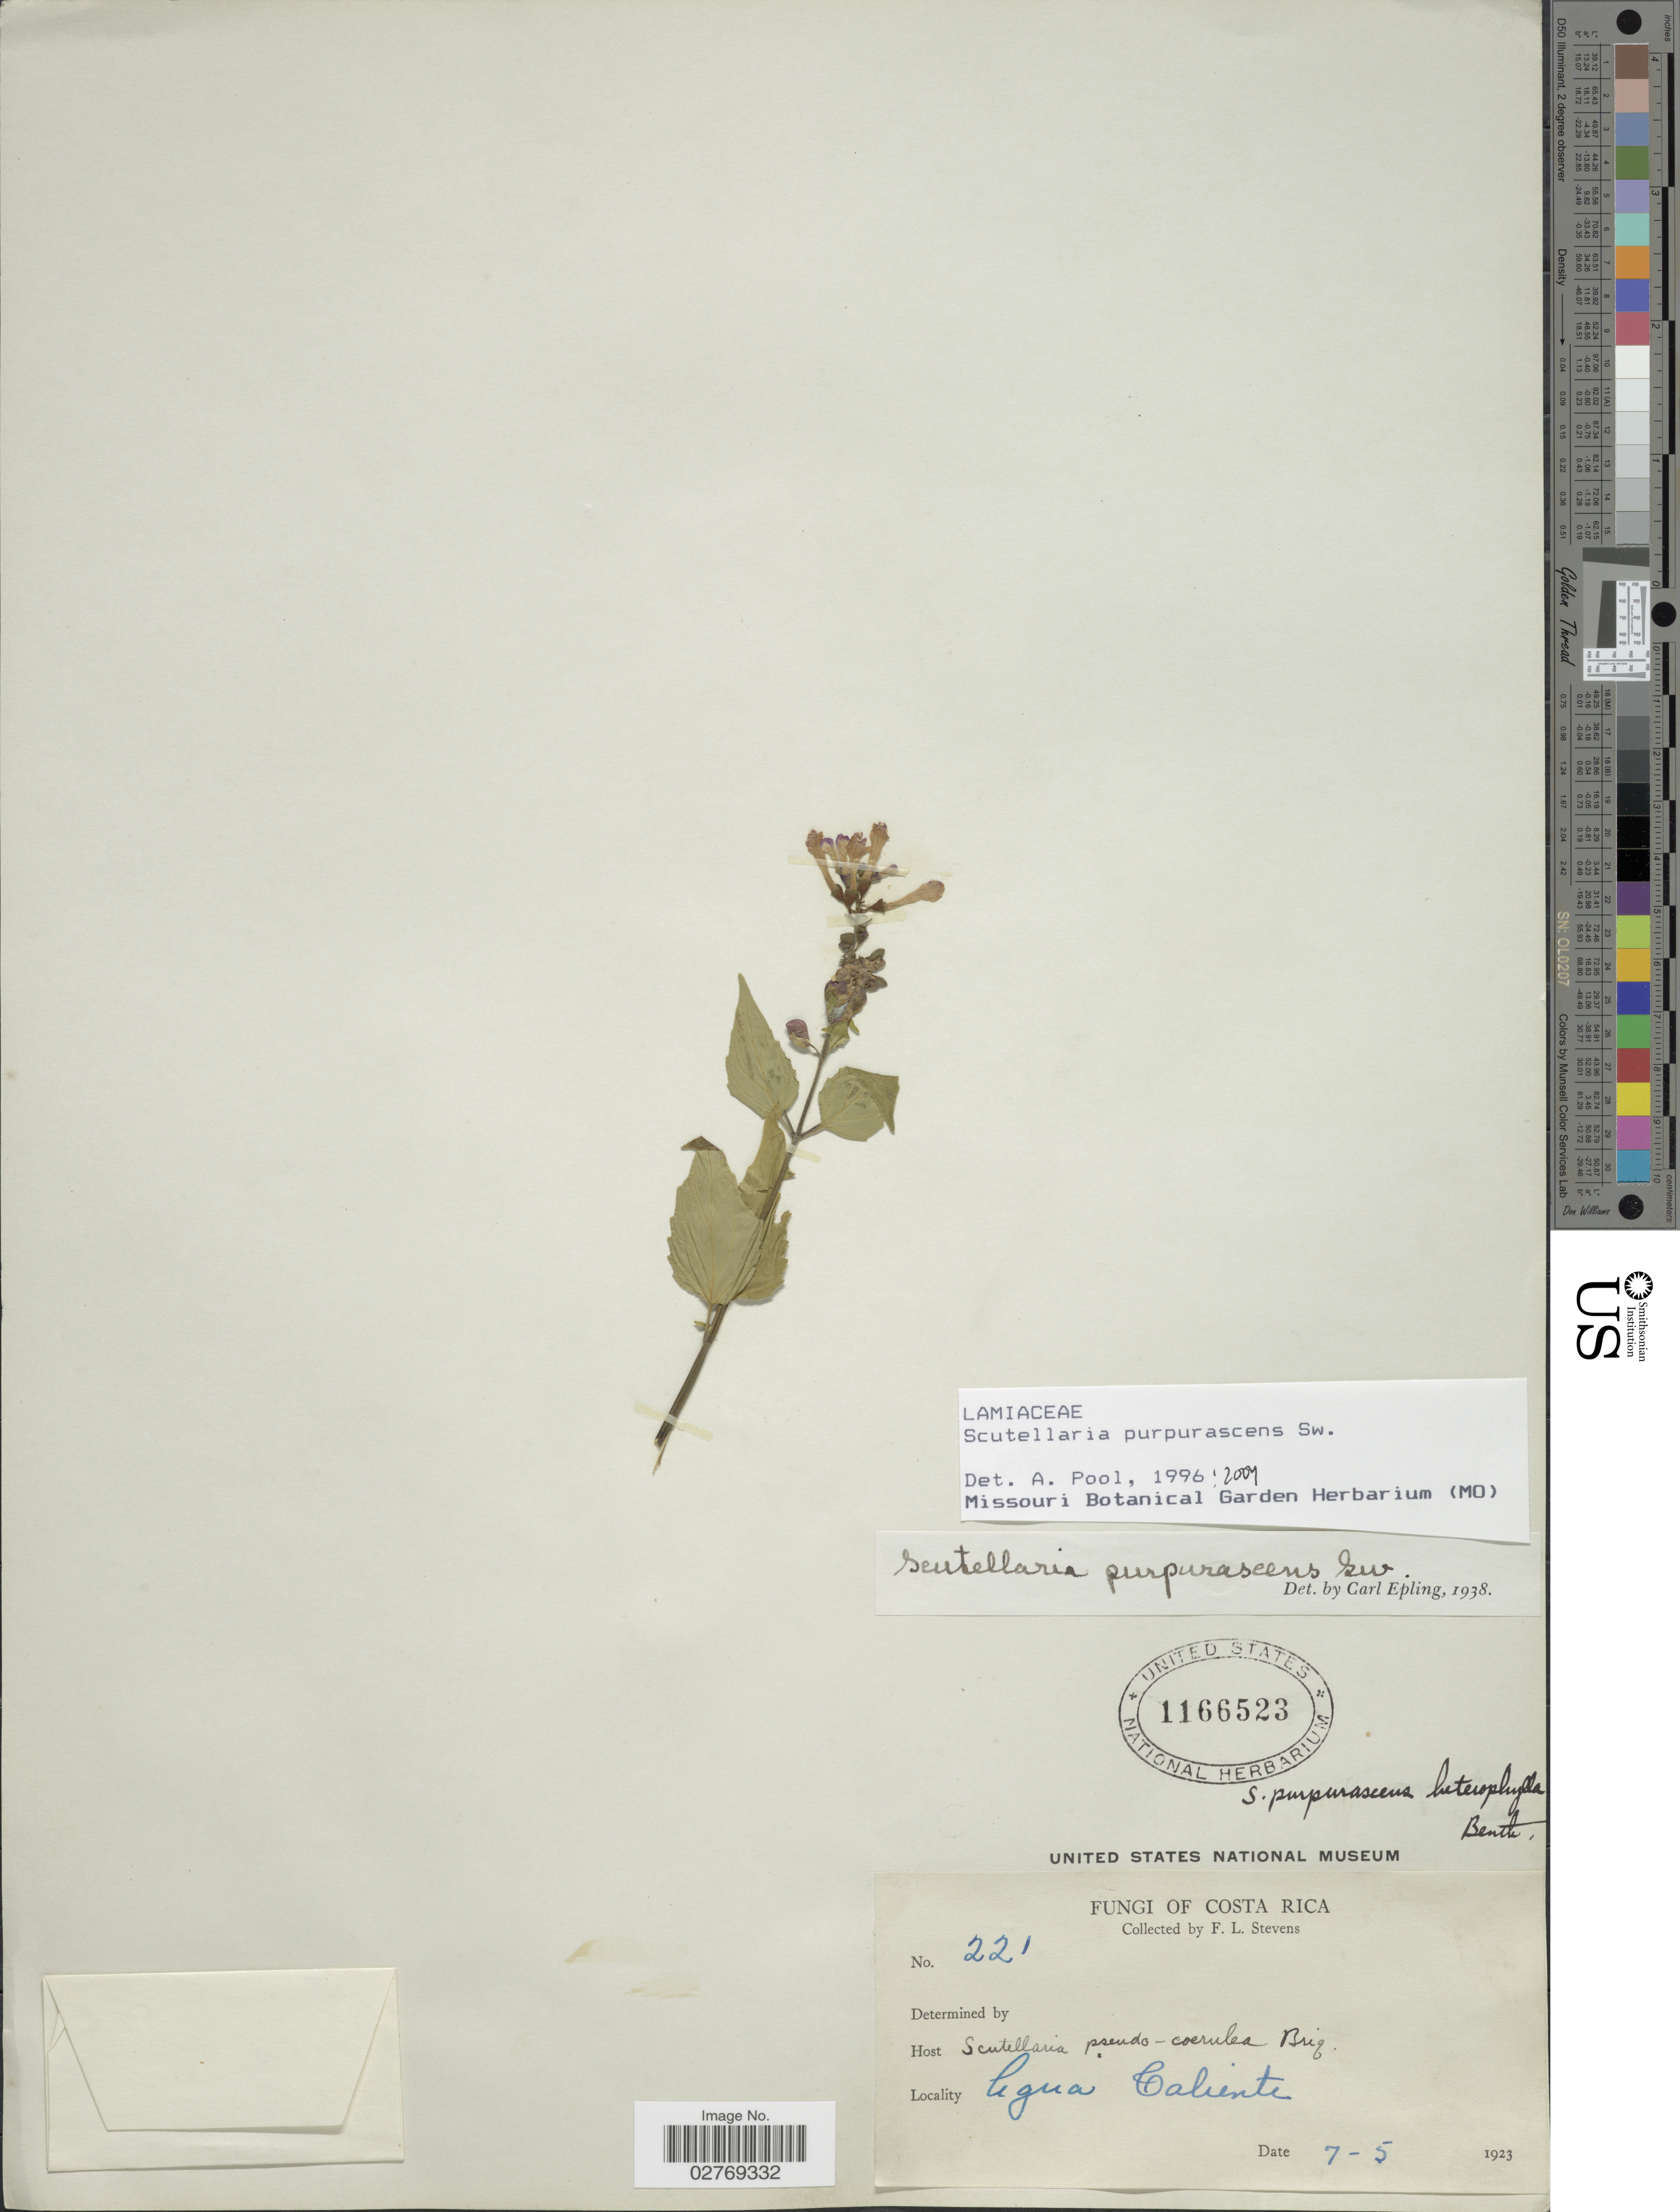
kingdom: Plantae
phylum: Tracheophyta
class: Magnoliopsida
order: Lamiales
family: Lamiaceae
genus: Scutellaria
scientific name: Scutellaria purpurascens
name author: Sw.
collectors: F. L. Stevens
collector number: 221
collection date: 1923-05-07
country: Mexico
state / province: Aguascalientes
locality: Agua Caliente.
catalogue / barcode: US 1166523